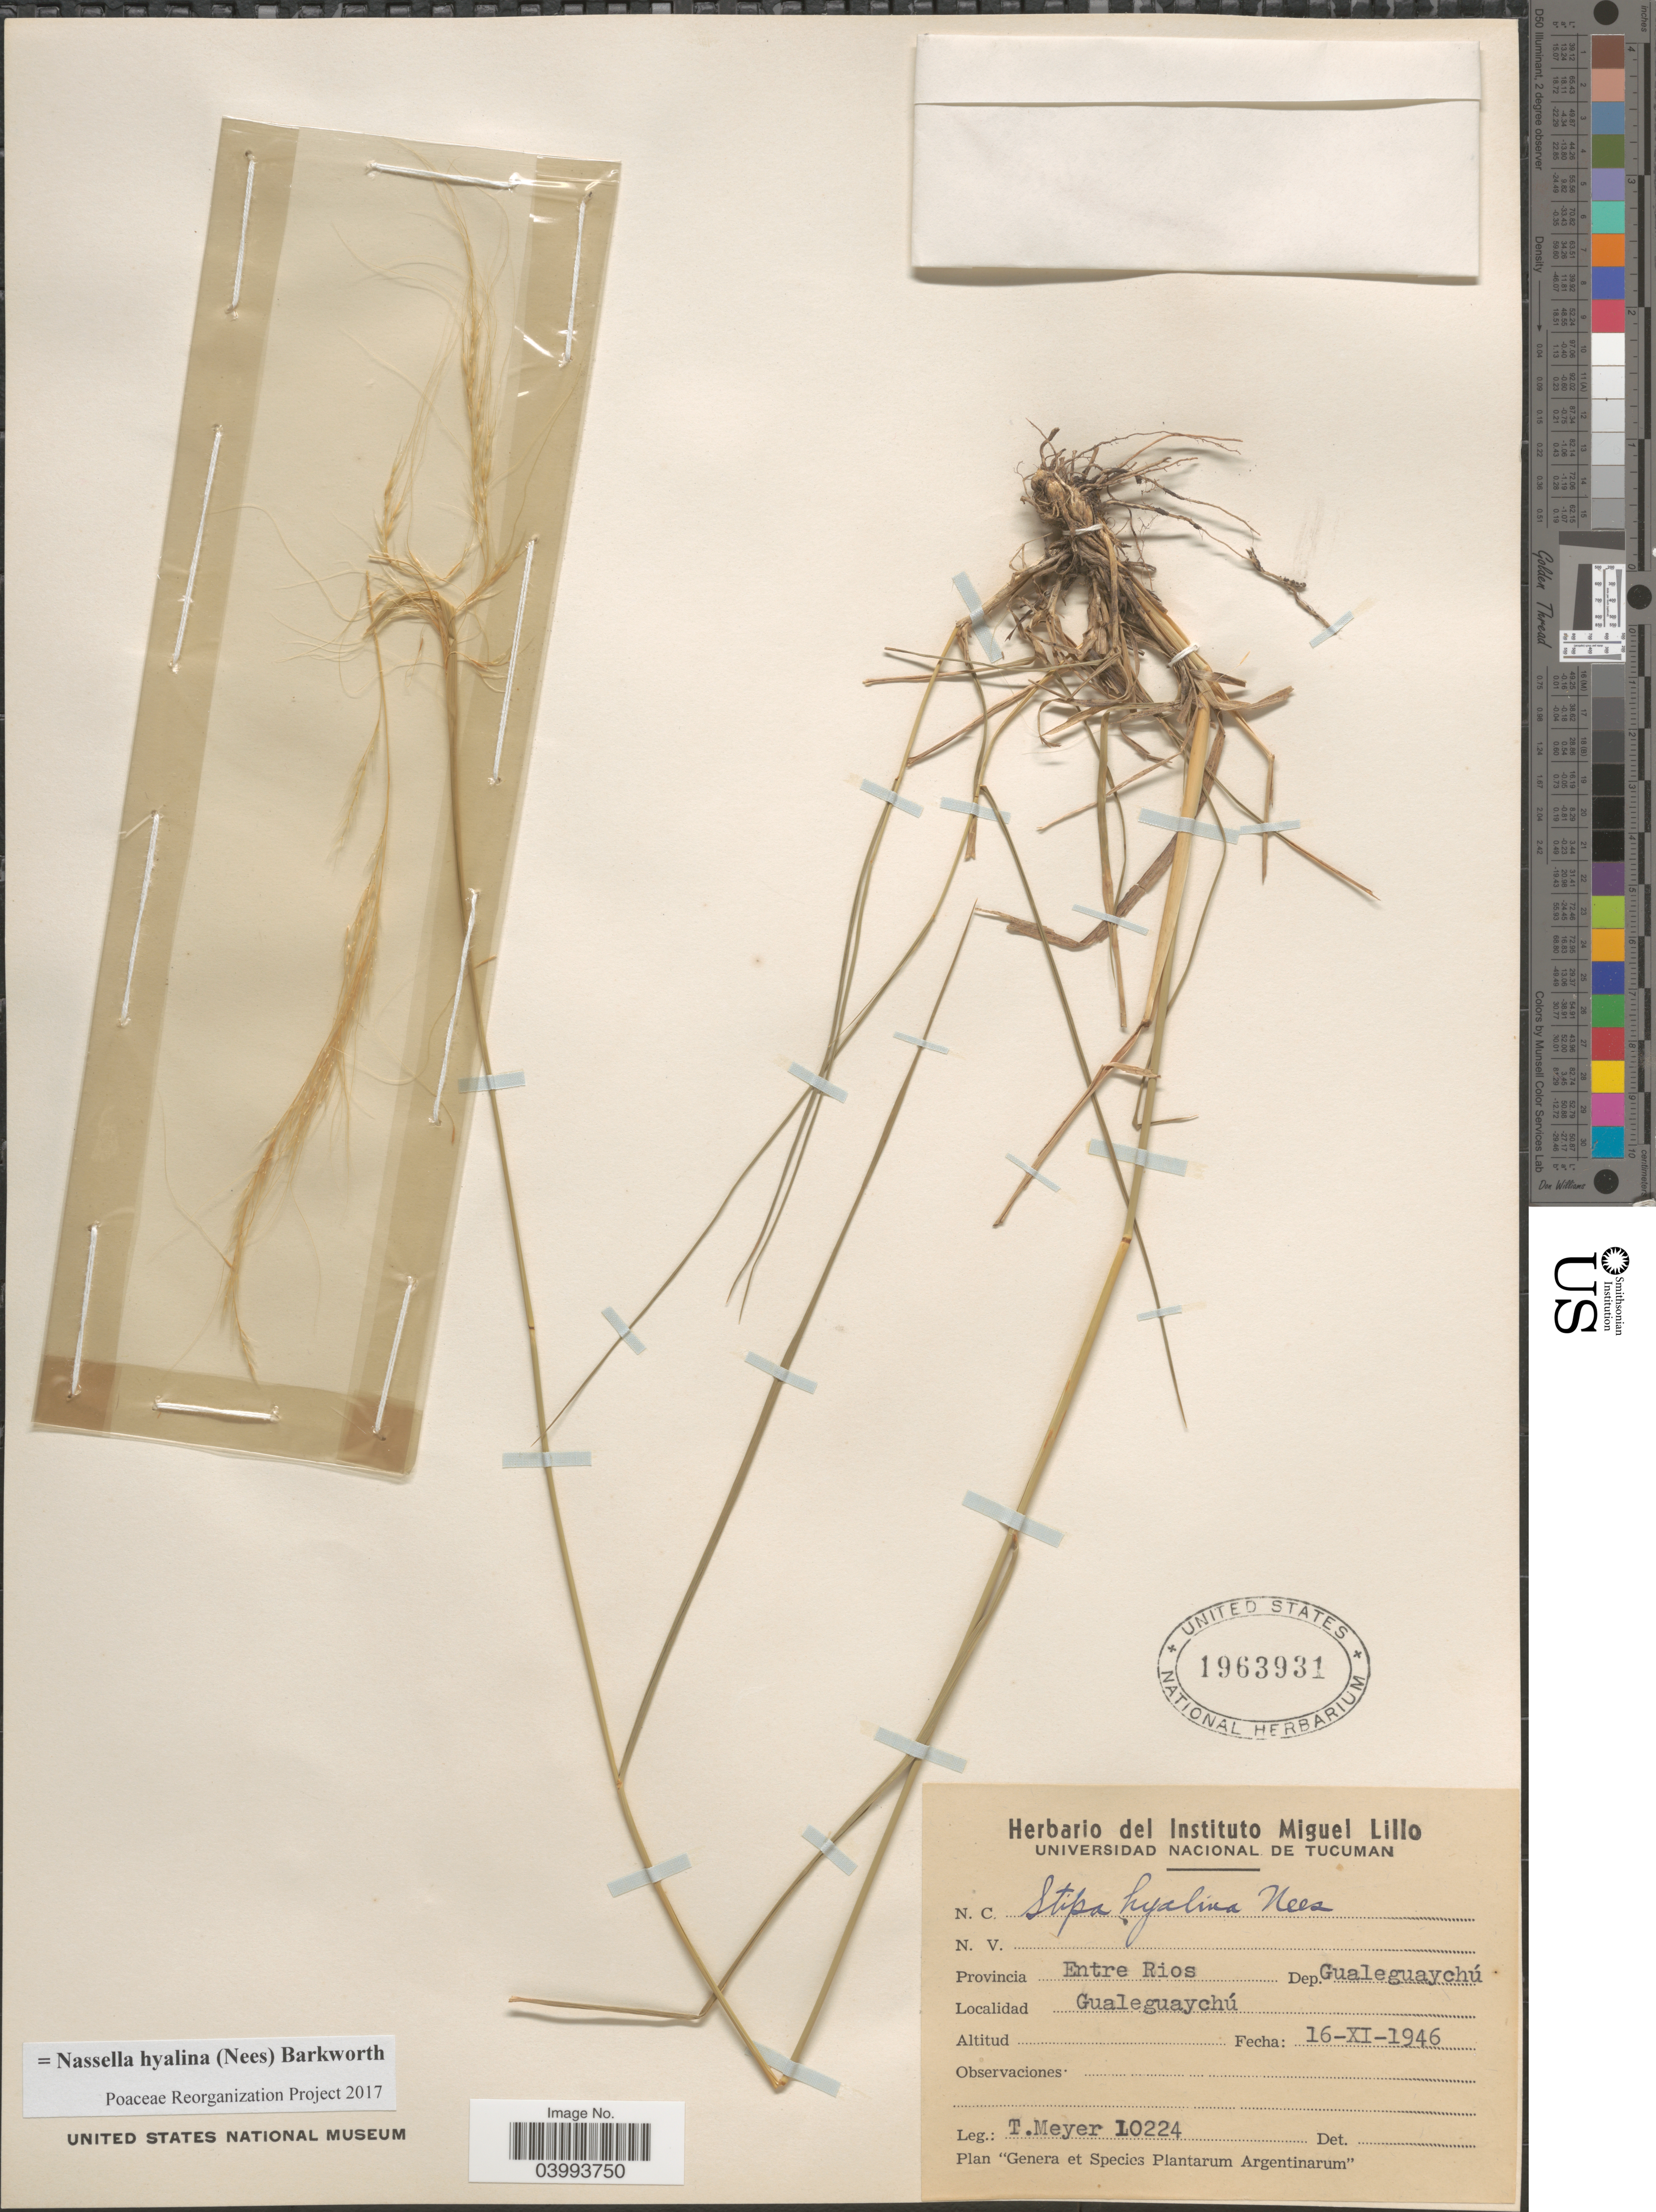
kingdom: Plantae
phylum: Tracheophyta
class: Liliopsida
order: Poales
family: Poaceae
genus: Nassella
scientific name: Nassella hyalina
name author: (Nees) Barkworth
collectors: T. Meyer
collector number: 10224*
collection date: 1946-11-16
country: Argentina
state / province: Entre Rios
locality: Dep.Gualeguaychú. Gualeguaychú.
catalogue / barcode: US 1963931